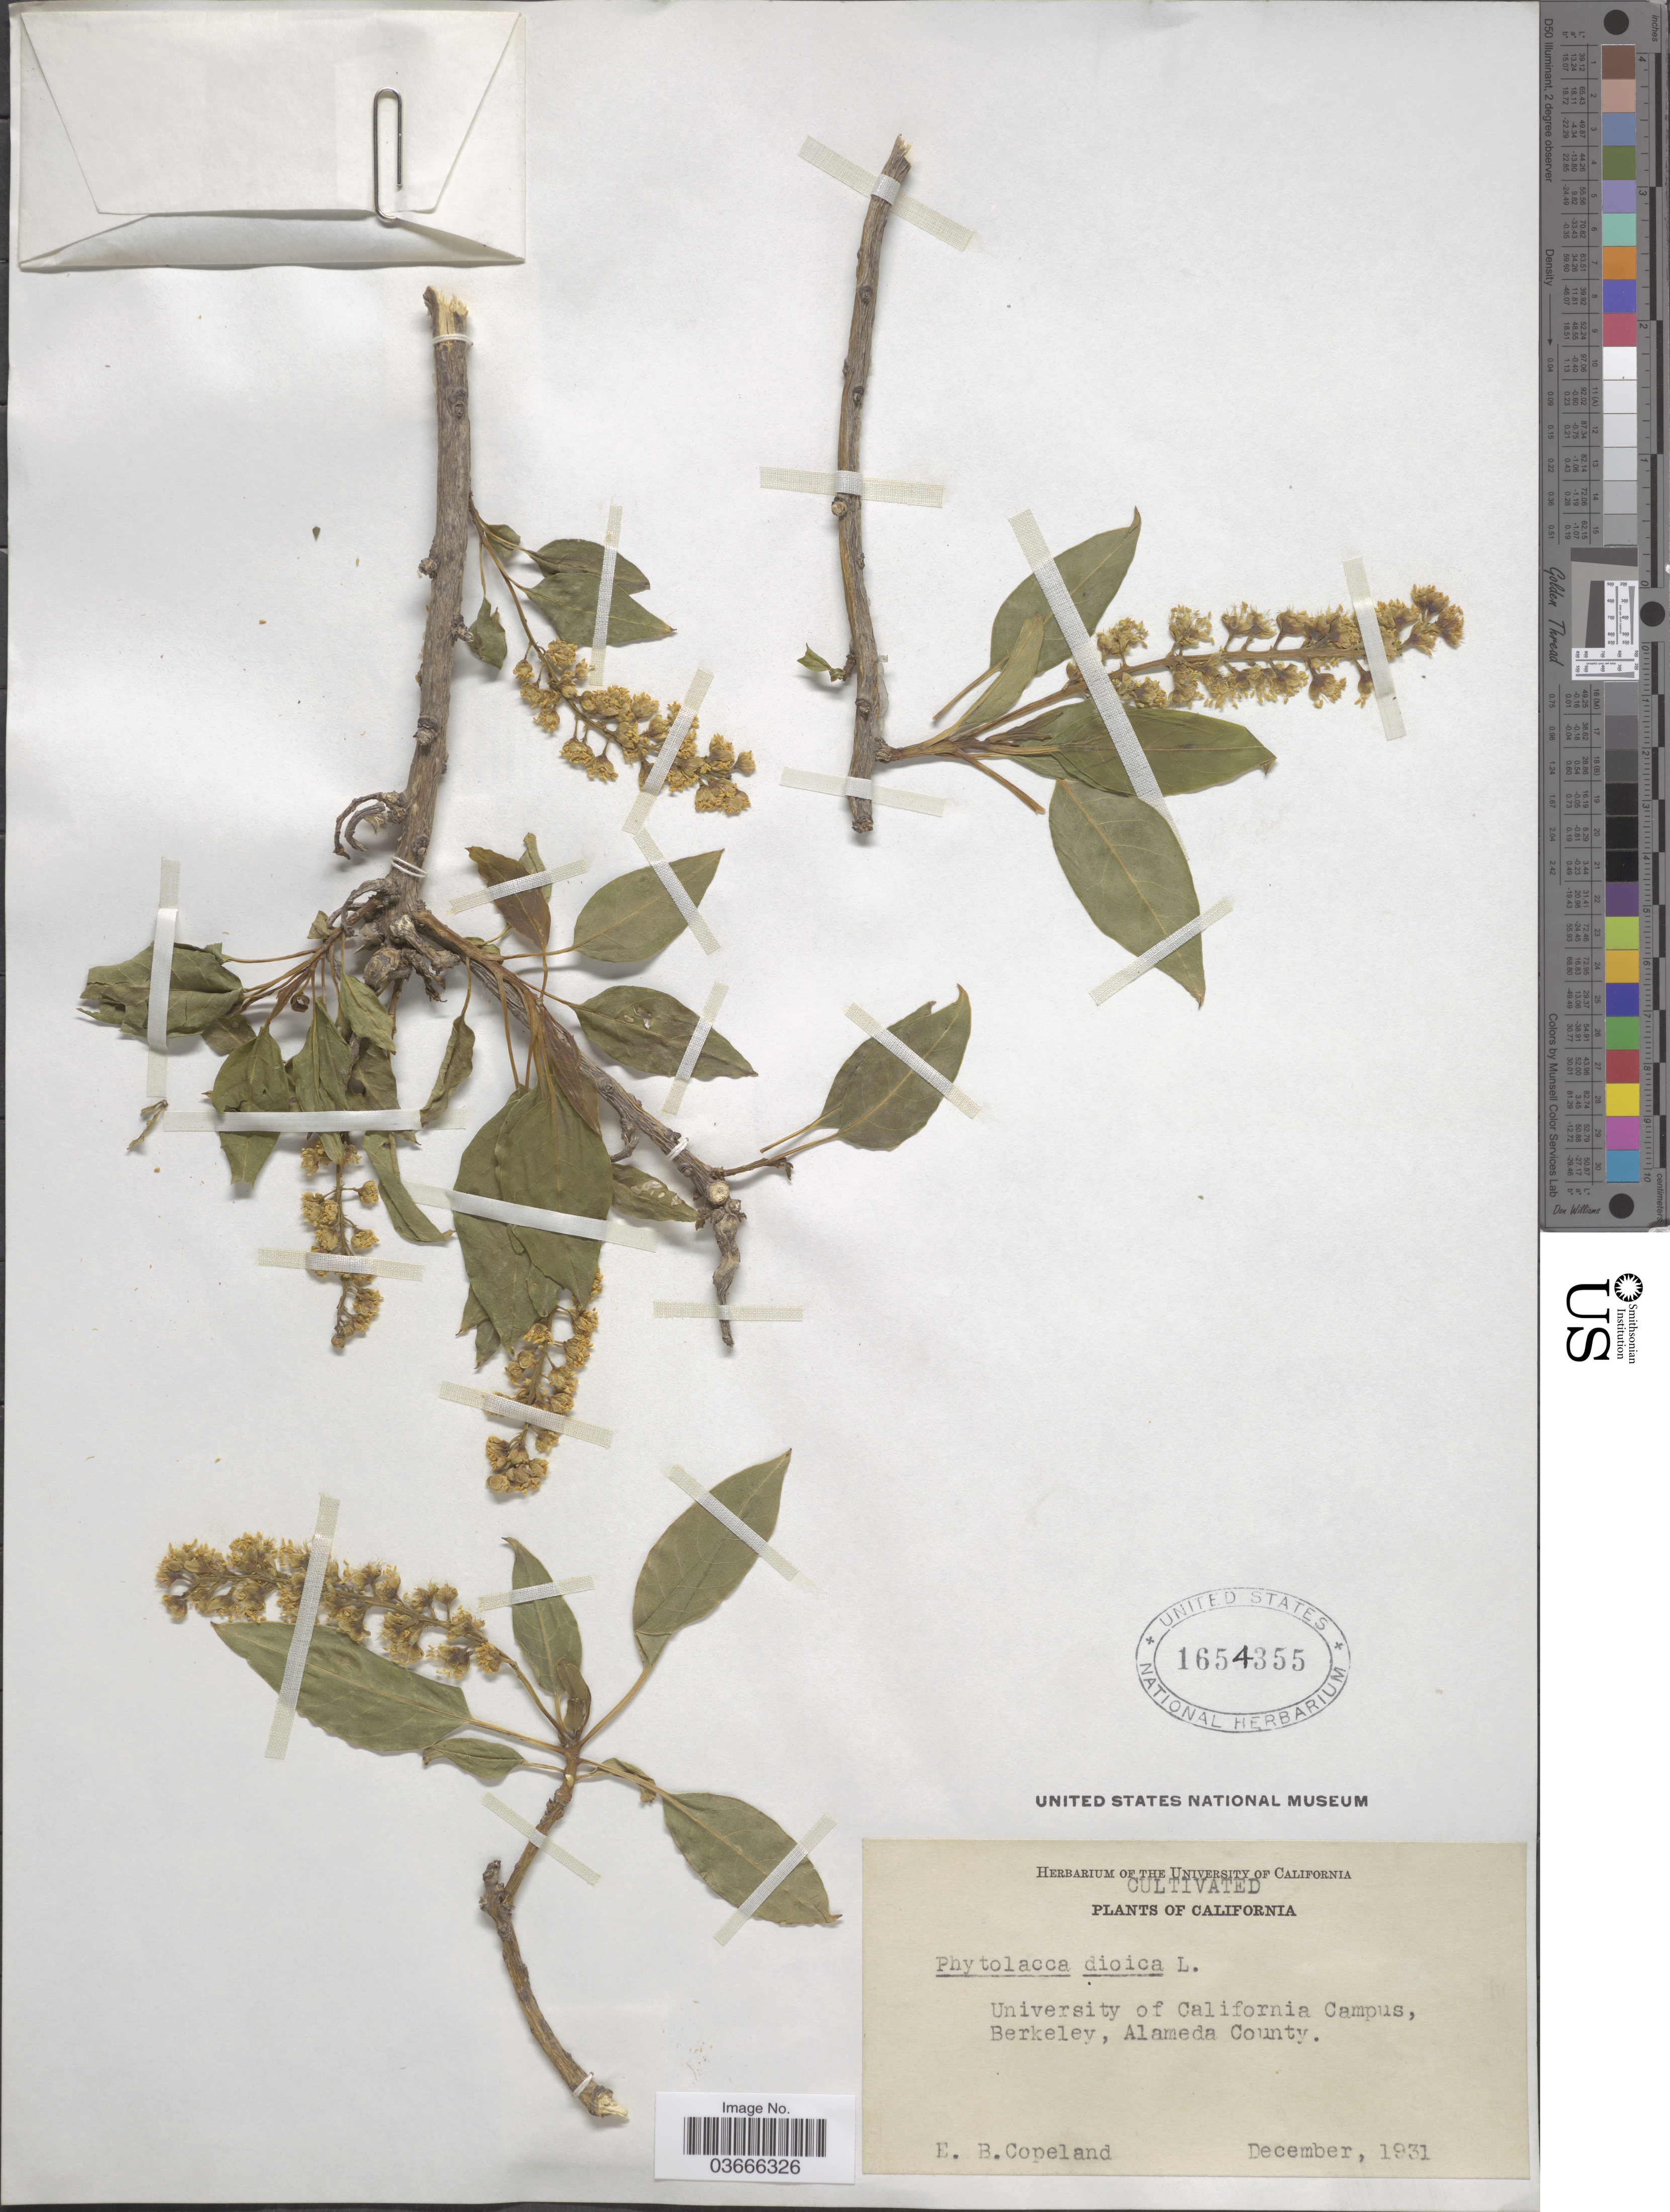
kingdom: Plantae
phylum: Tracheophyta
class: Magnoliopsida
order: Caryophyllales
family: Phytolaccaceae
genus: Phytolacca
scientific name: Phytolacca dioica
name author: L.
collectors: E. B. Copeland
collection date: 1931-12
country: United States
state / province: California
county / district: Alameda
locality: University of California Campus, Berkeley, Alameda County.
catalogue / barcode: US 1654355